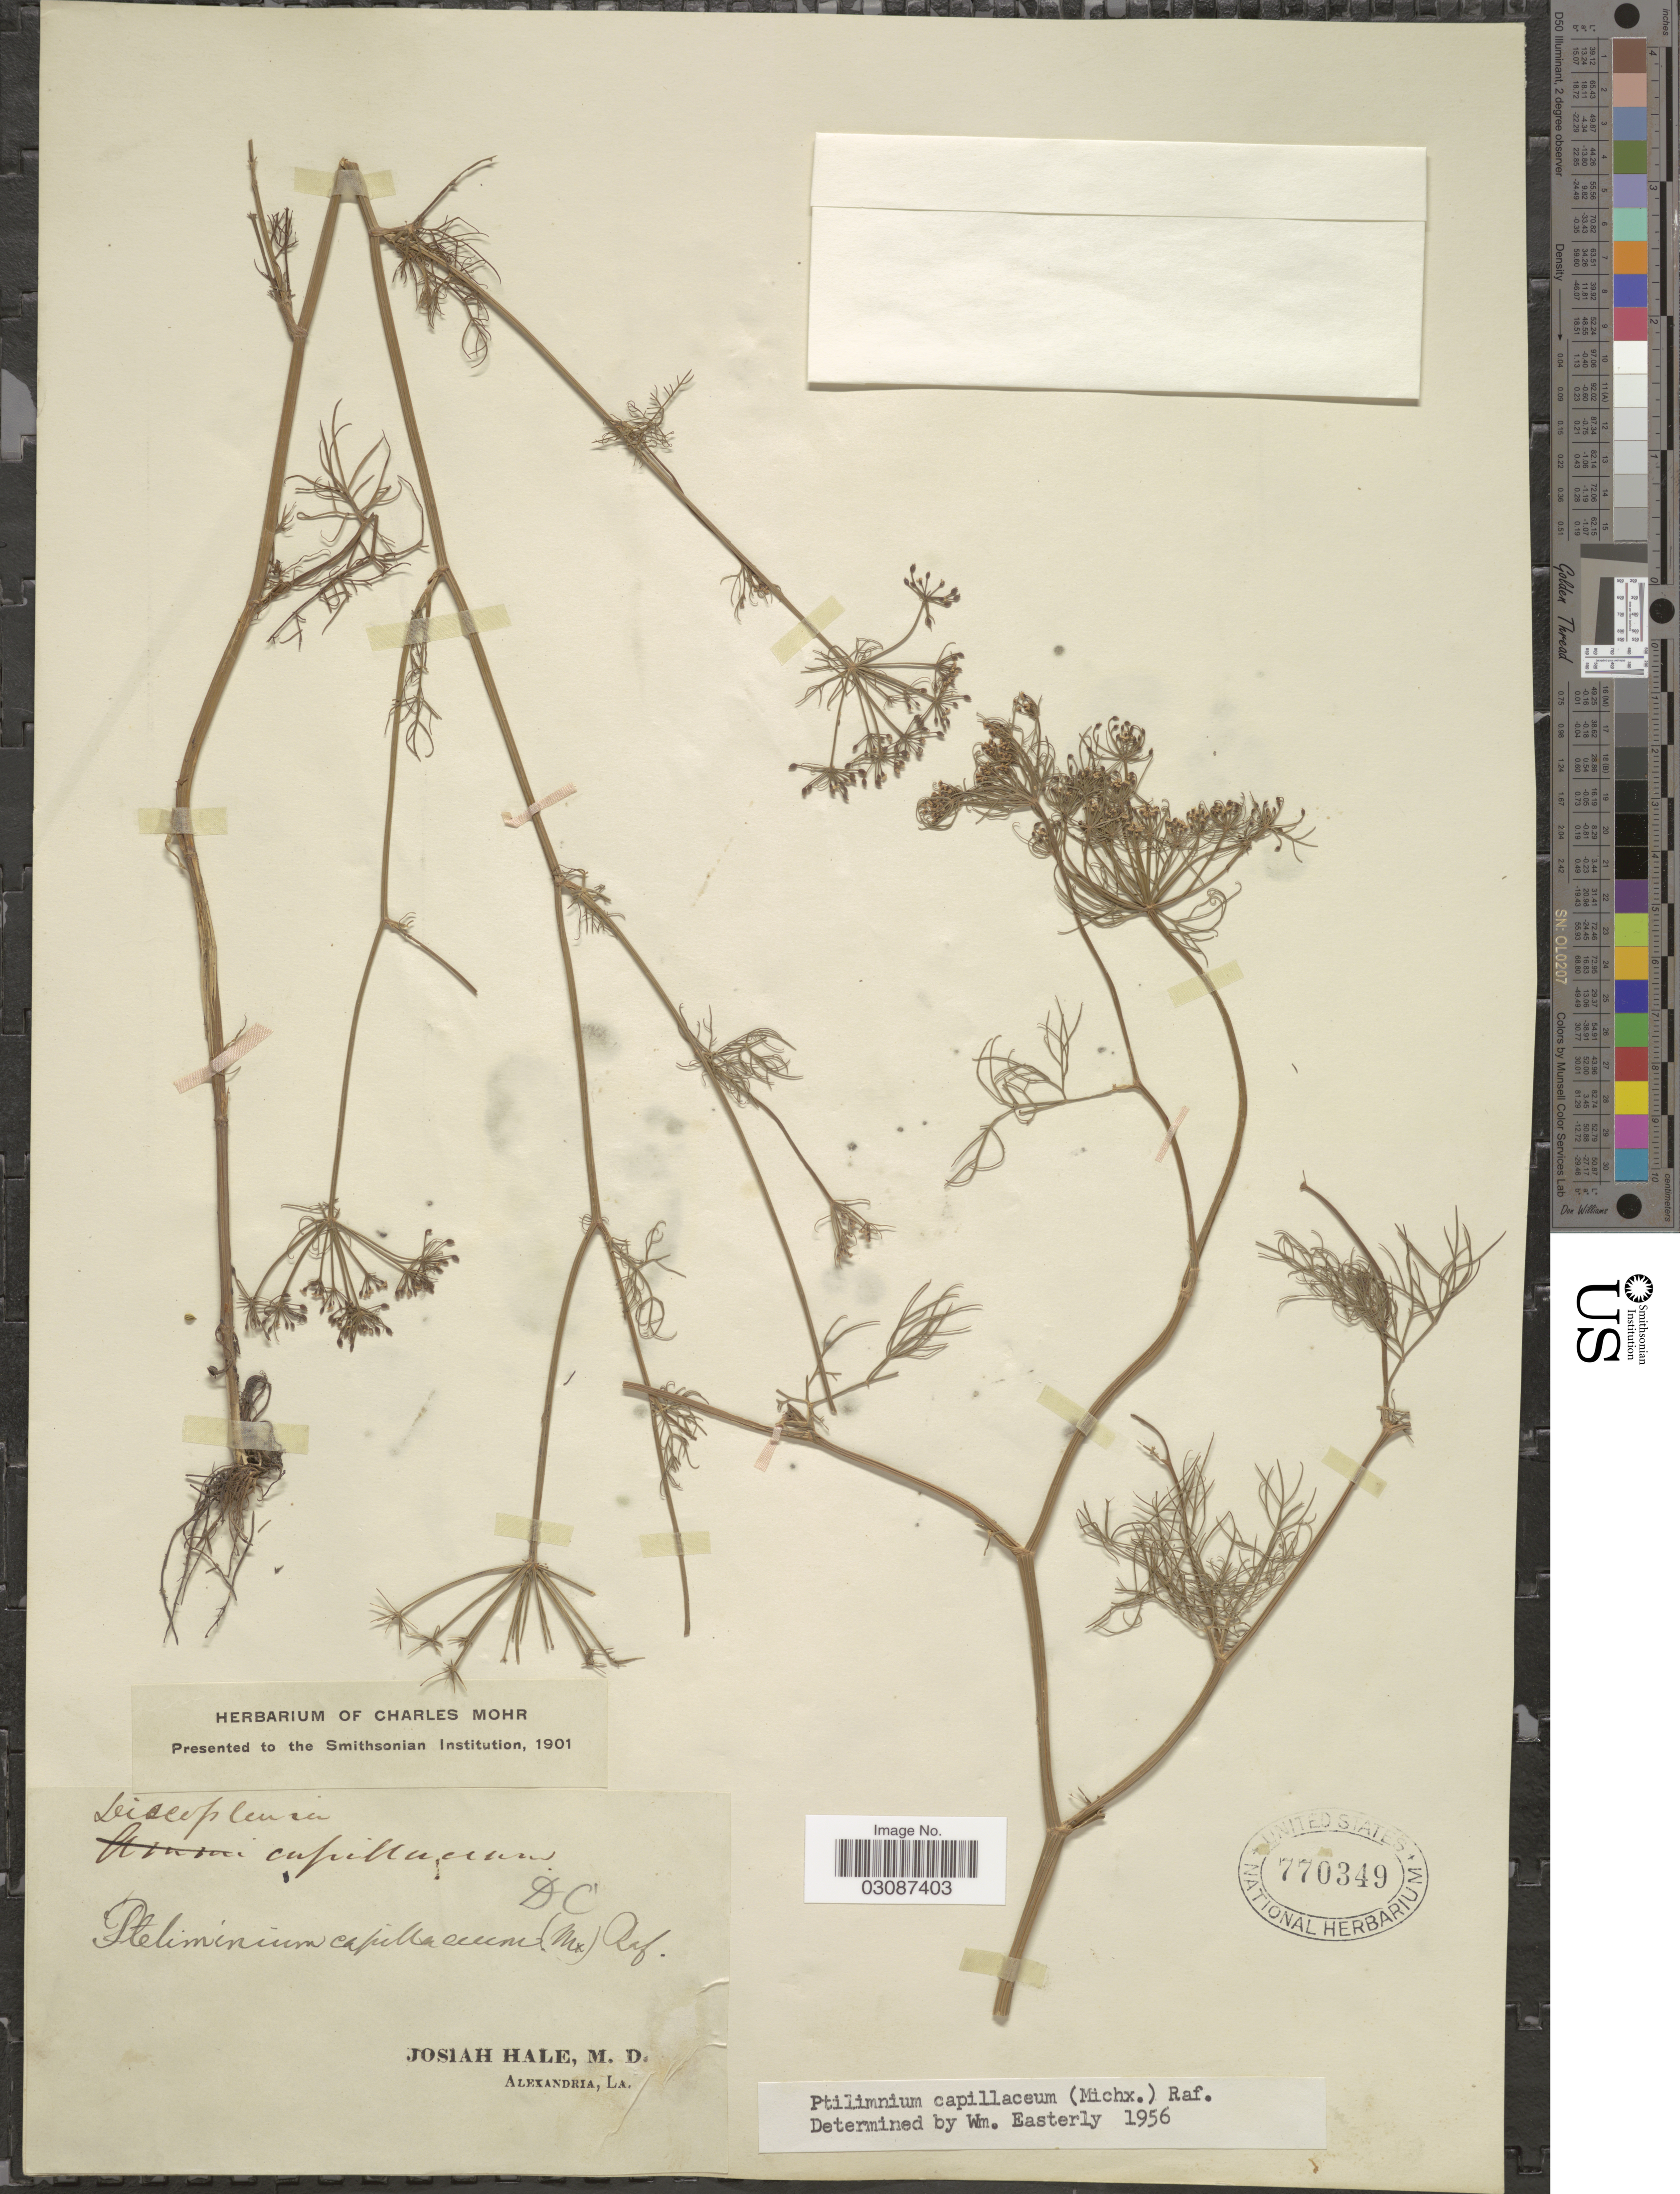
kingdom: Plantae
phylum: Tracheophyta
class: Magnoliopsida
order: Apiales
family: Apiaceae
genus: Ptilimnium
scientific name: Ptilimnium capillaceum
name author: (Michx.) Raf.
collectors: J. Hale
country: United States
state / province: Louisiana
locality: Alexandria.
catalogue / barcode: US 770349